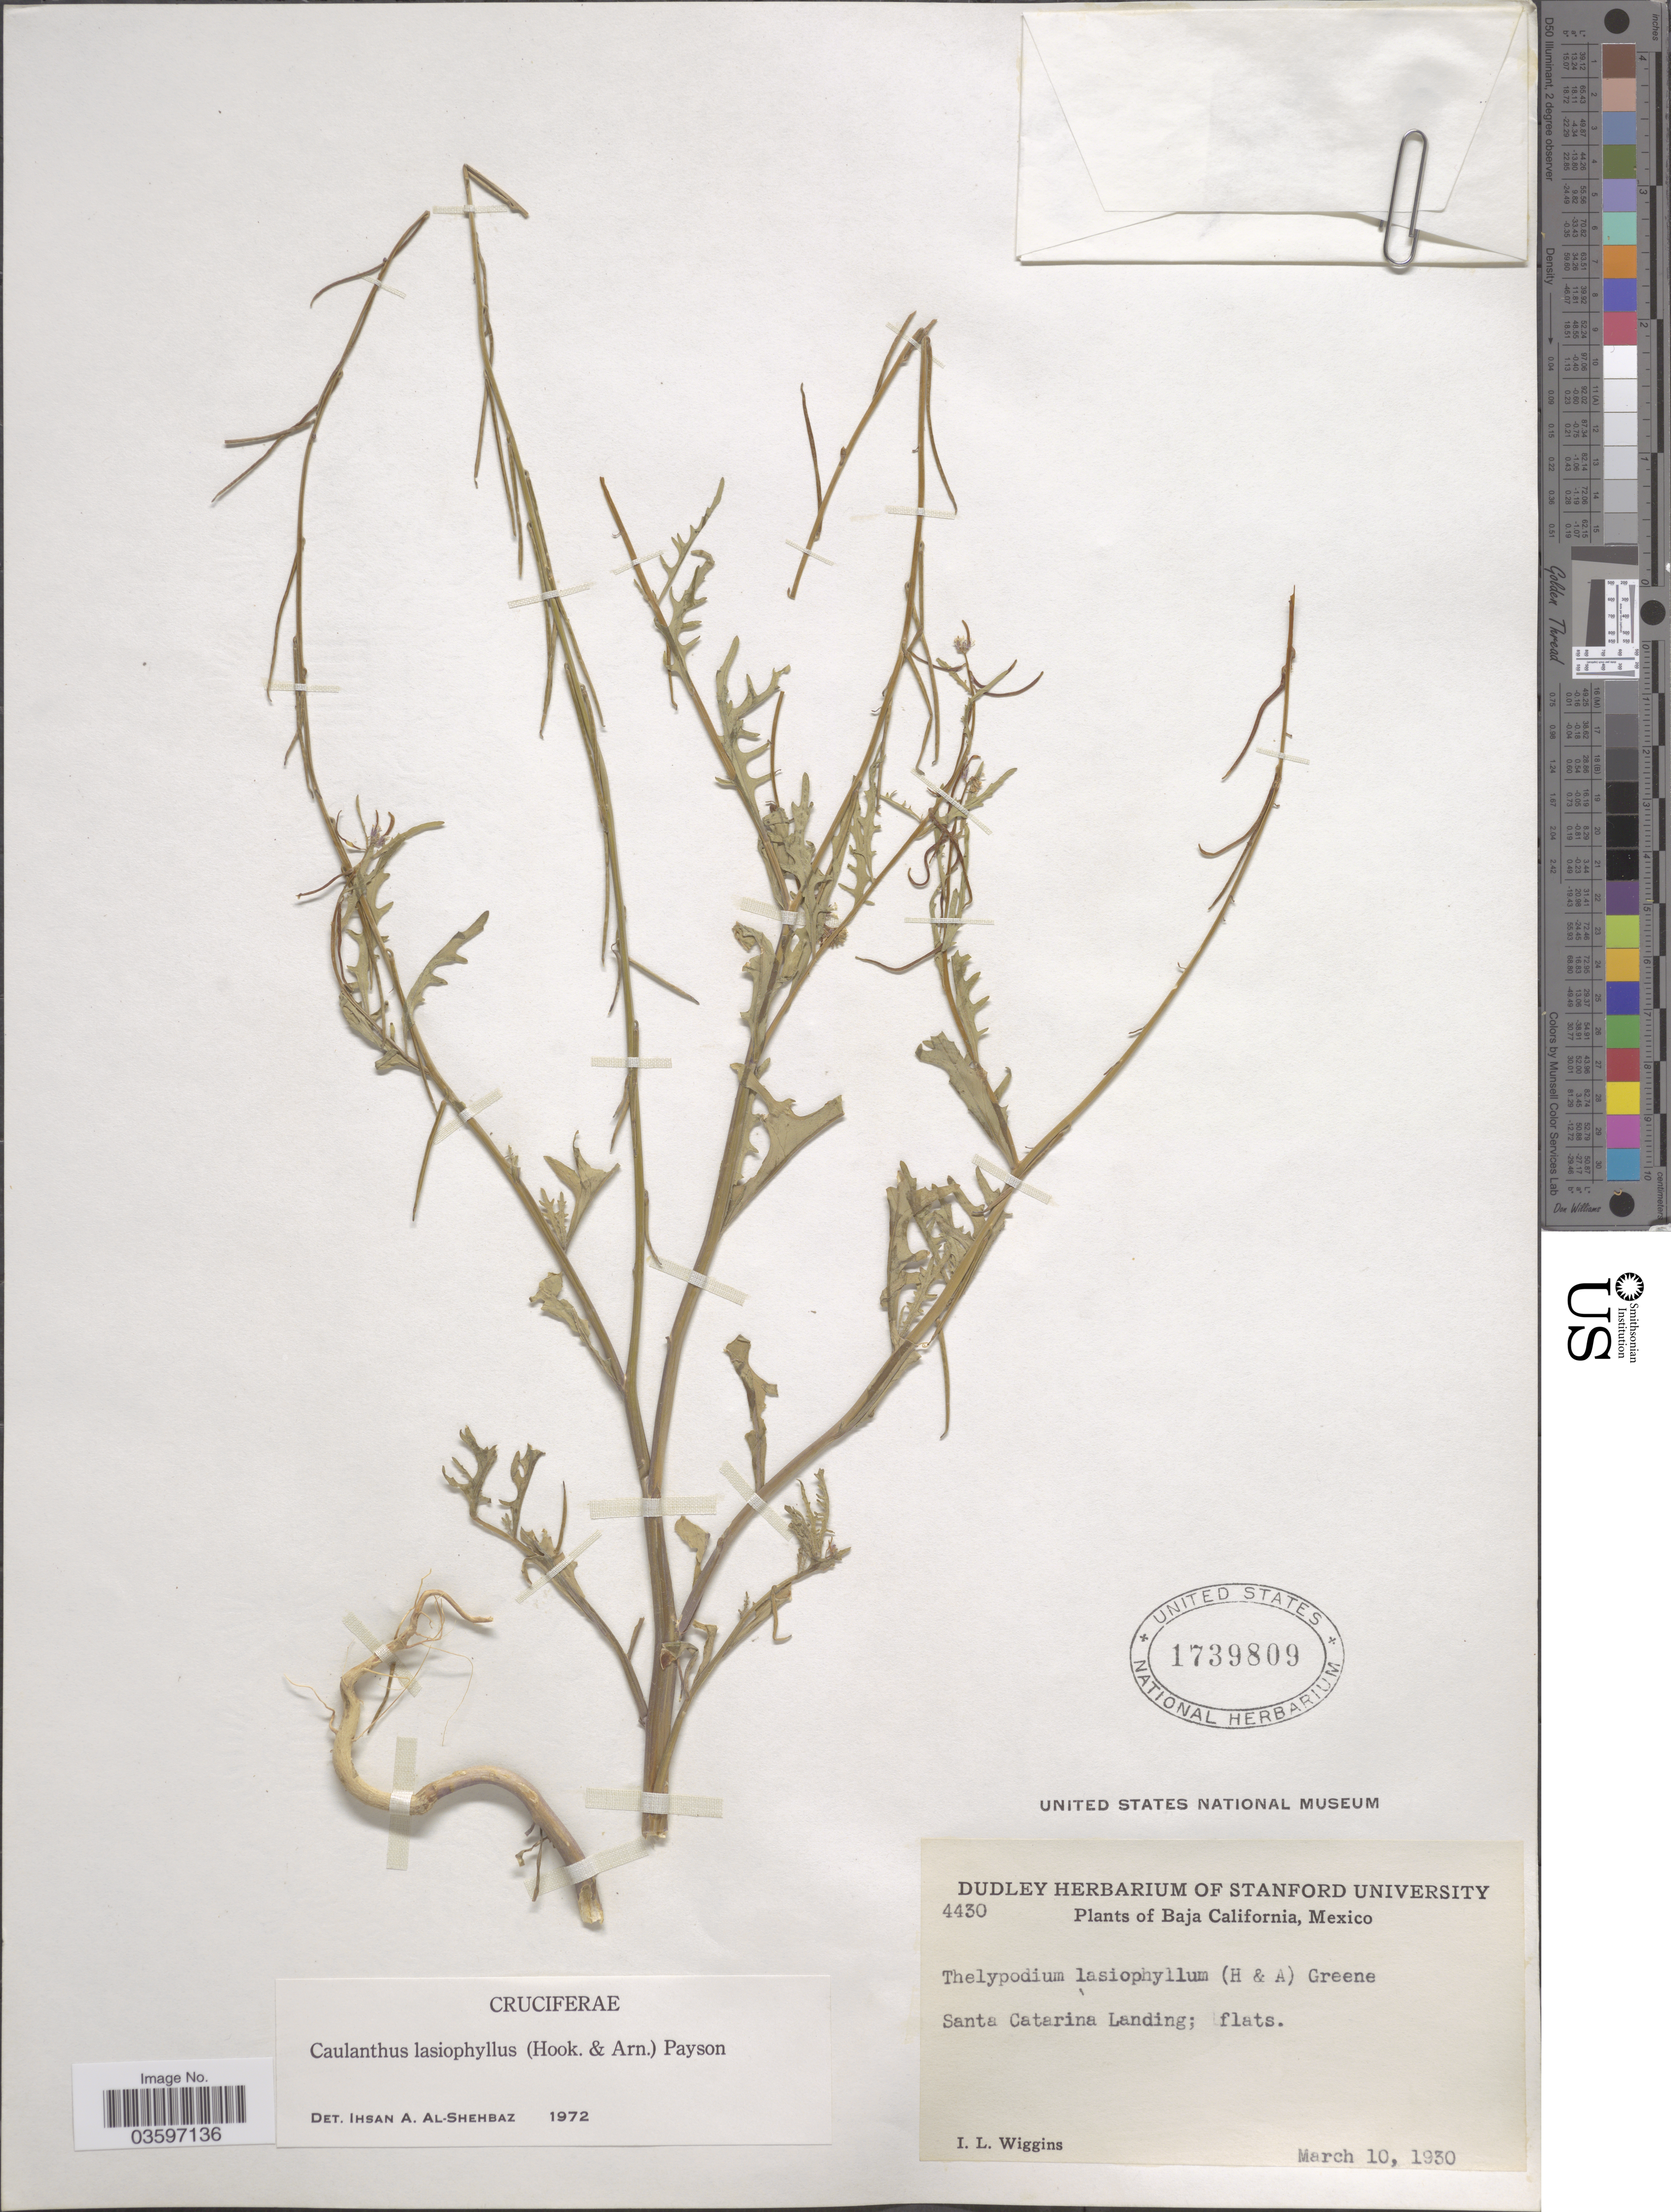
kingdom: Plantae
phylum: Tracheophyta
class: Magnoliopsida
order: Brassicales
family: Brassicaceae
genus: Caulanthus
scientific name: Caulanthus lasiophyllus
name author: (Hook. & Arn.) Payson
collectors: I. L. Wiggins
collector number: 4430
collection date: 1930-03-10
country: Mexico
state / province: Baja California Norte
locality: Santa Catarina Landing; flats.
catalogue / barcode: US 1739809